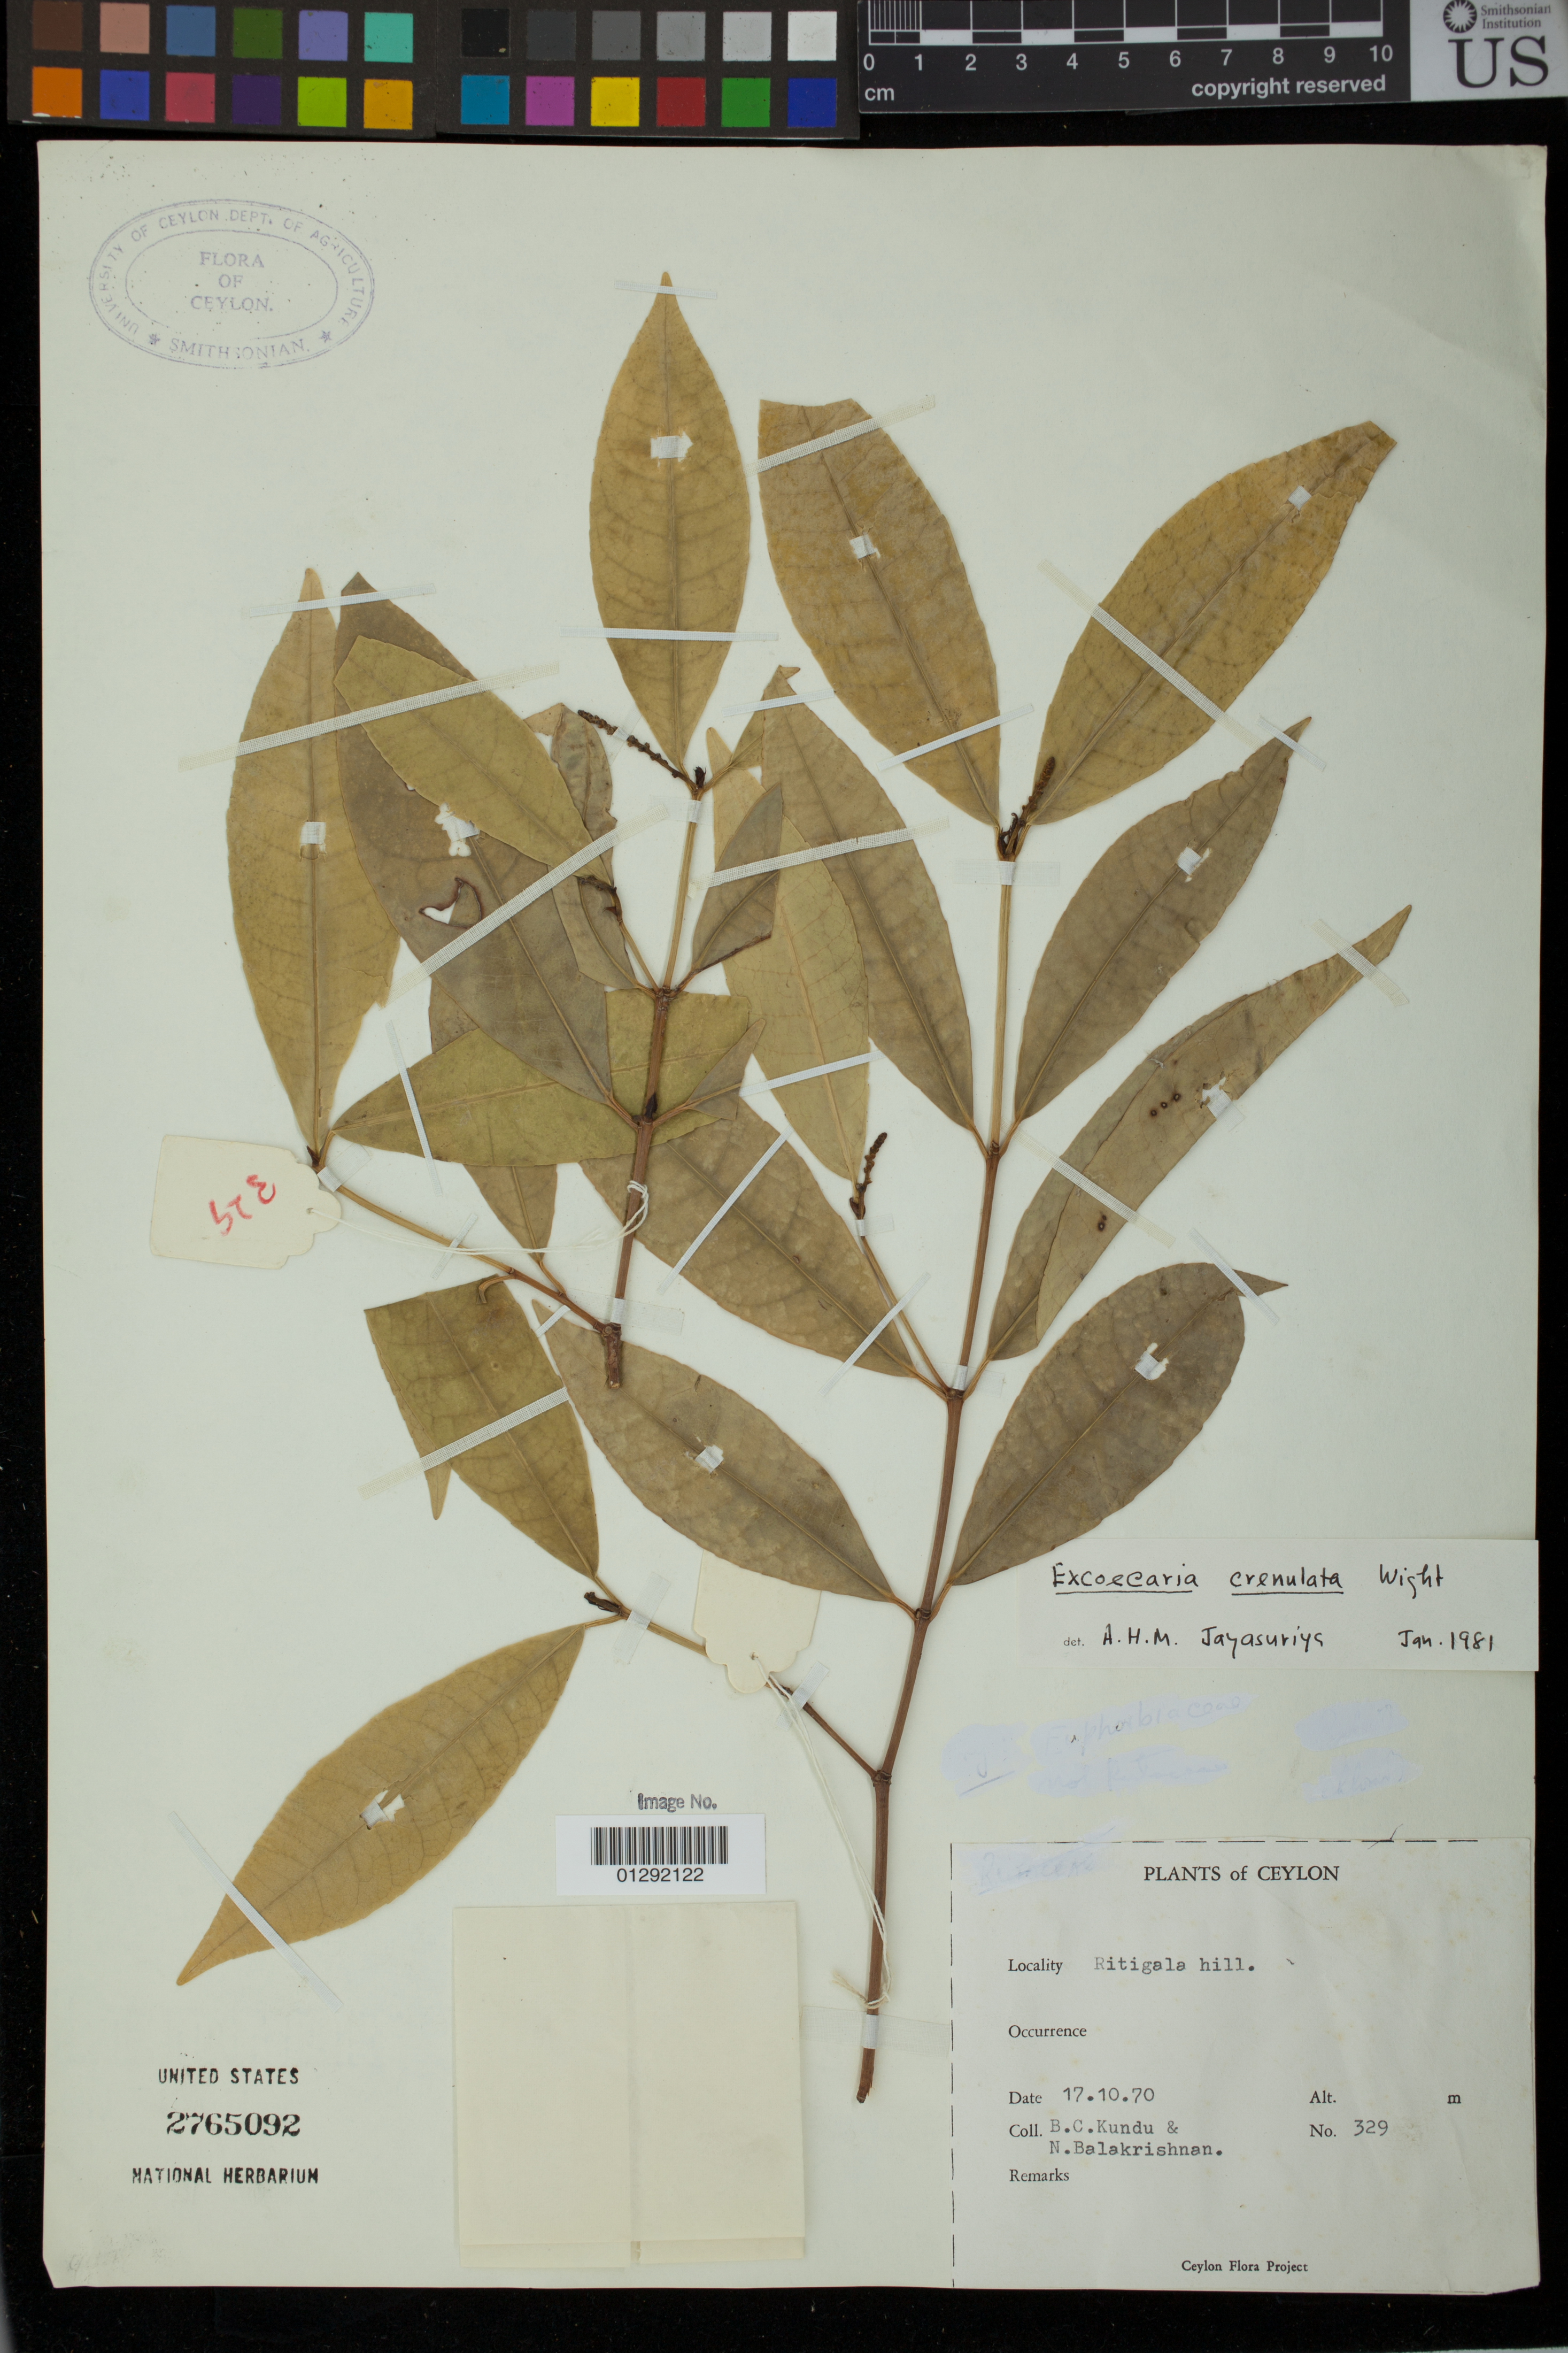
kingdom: Plantae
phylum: Tracheophyta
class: Magnoliopsida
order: Malpighiales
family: Euphorbiaceae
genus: Excoecaria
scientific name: Excoecaria crenulata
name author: Wight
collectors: B. C. Kundu & N. Balakrishnan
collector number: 329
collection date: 1970-10-17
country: Sri Lanka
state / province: North Central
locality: Ceylon: Ritigala Hill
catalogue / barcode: US 2765092